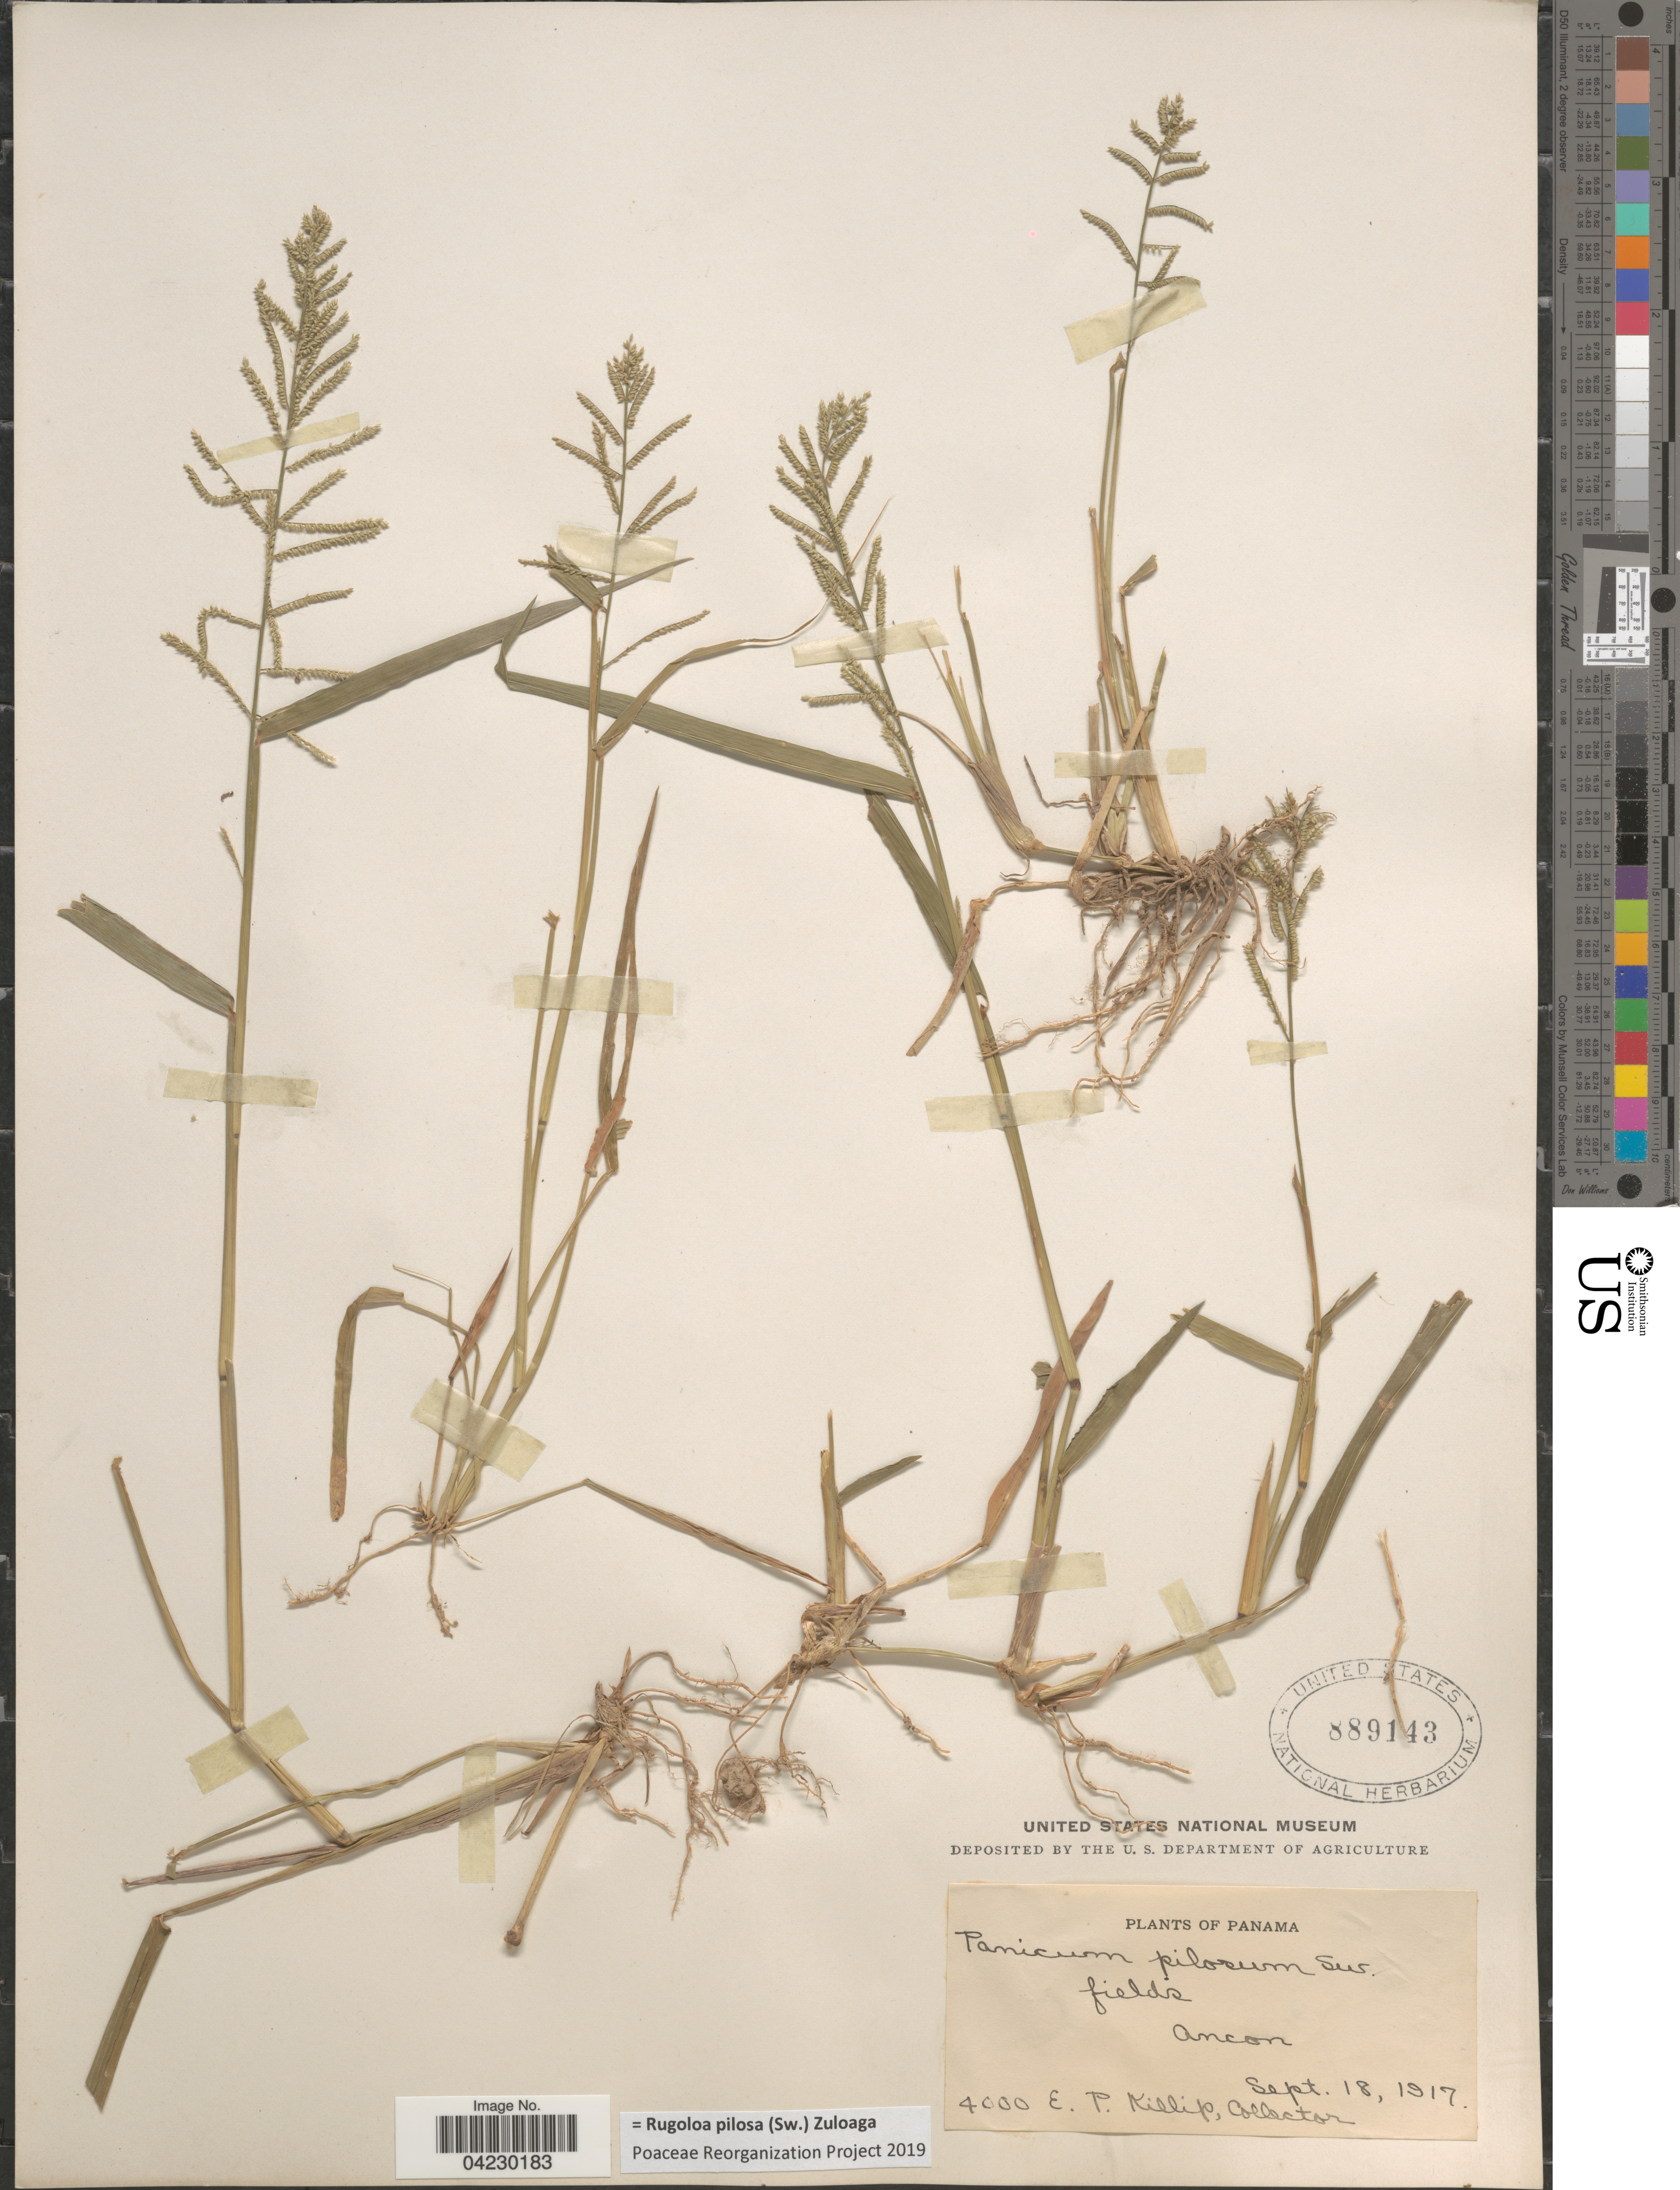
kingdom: Plantae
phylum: Tracheophyta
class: Liliopsida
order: Poales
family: Poaceae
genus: Rugoloa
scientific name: Rugoloa pilosa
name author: (Sw.) Zuloaga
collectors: E. P. Killip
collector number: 4000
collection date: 1917-09-18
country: Panama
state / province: Panamá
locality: Fields. Ancon.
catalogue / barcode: US 889143